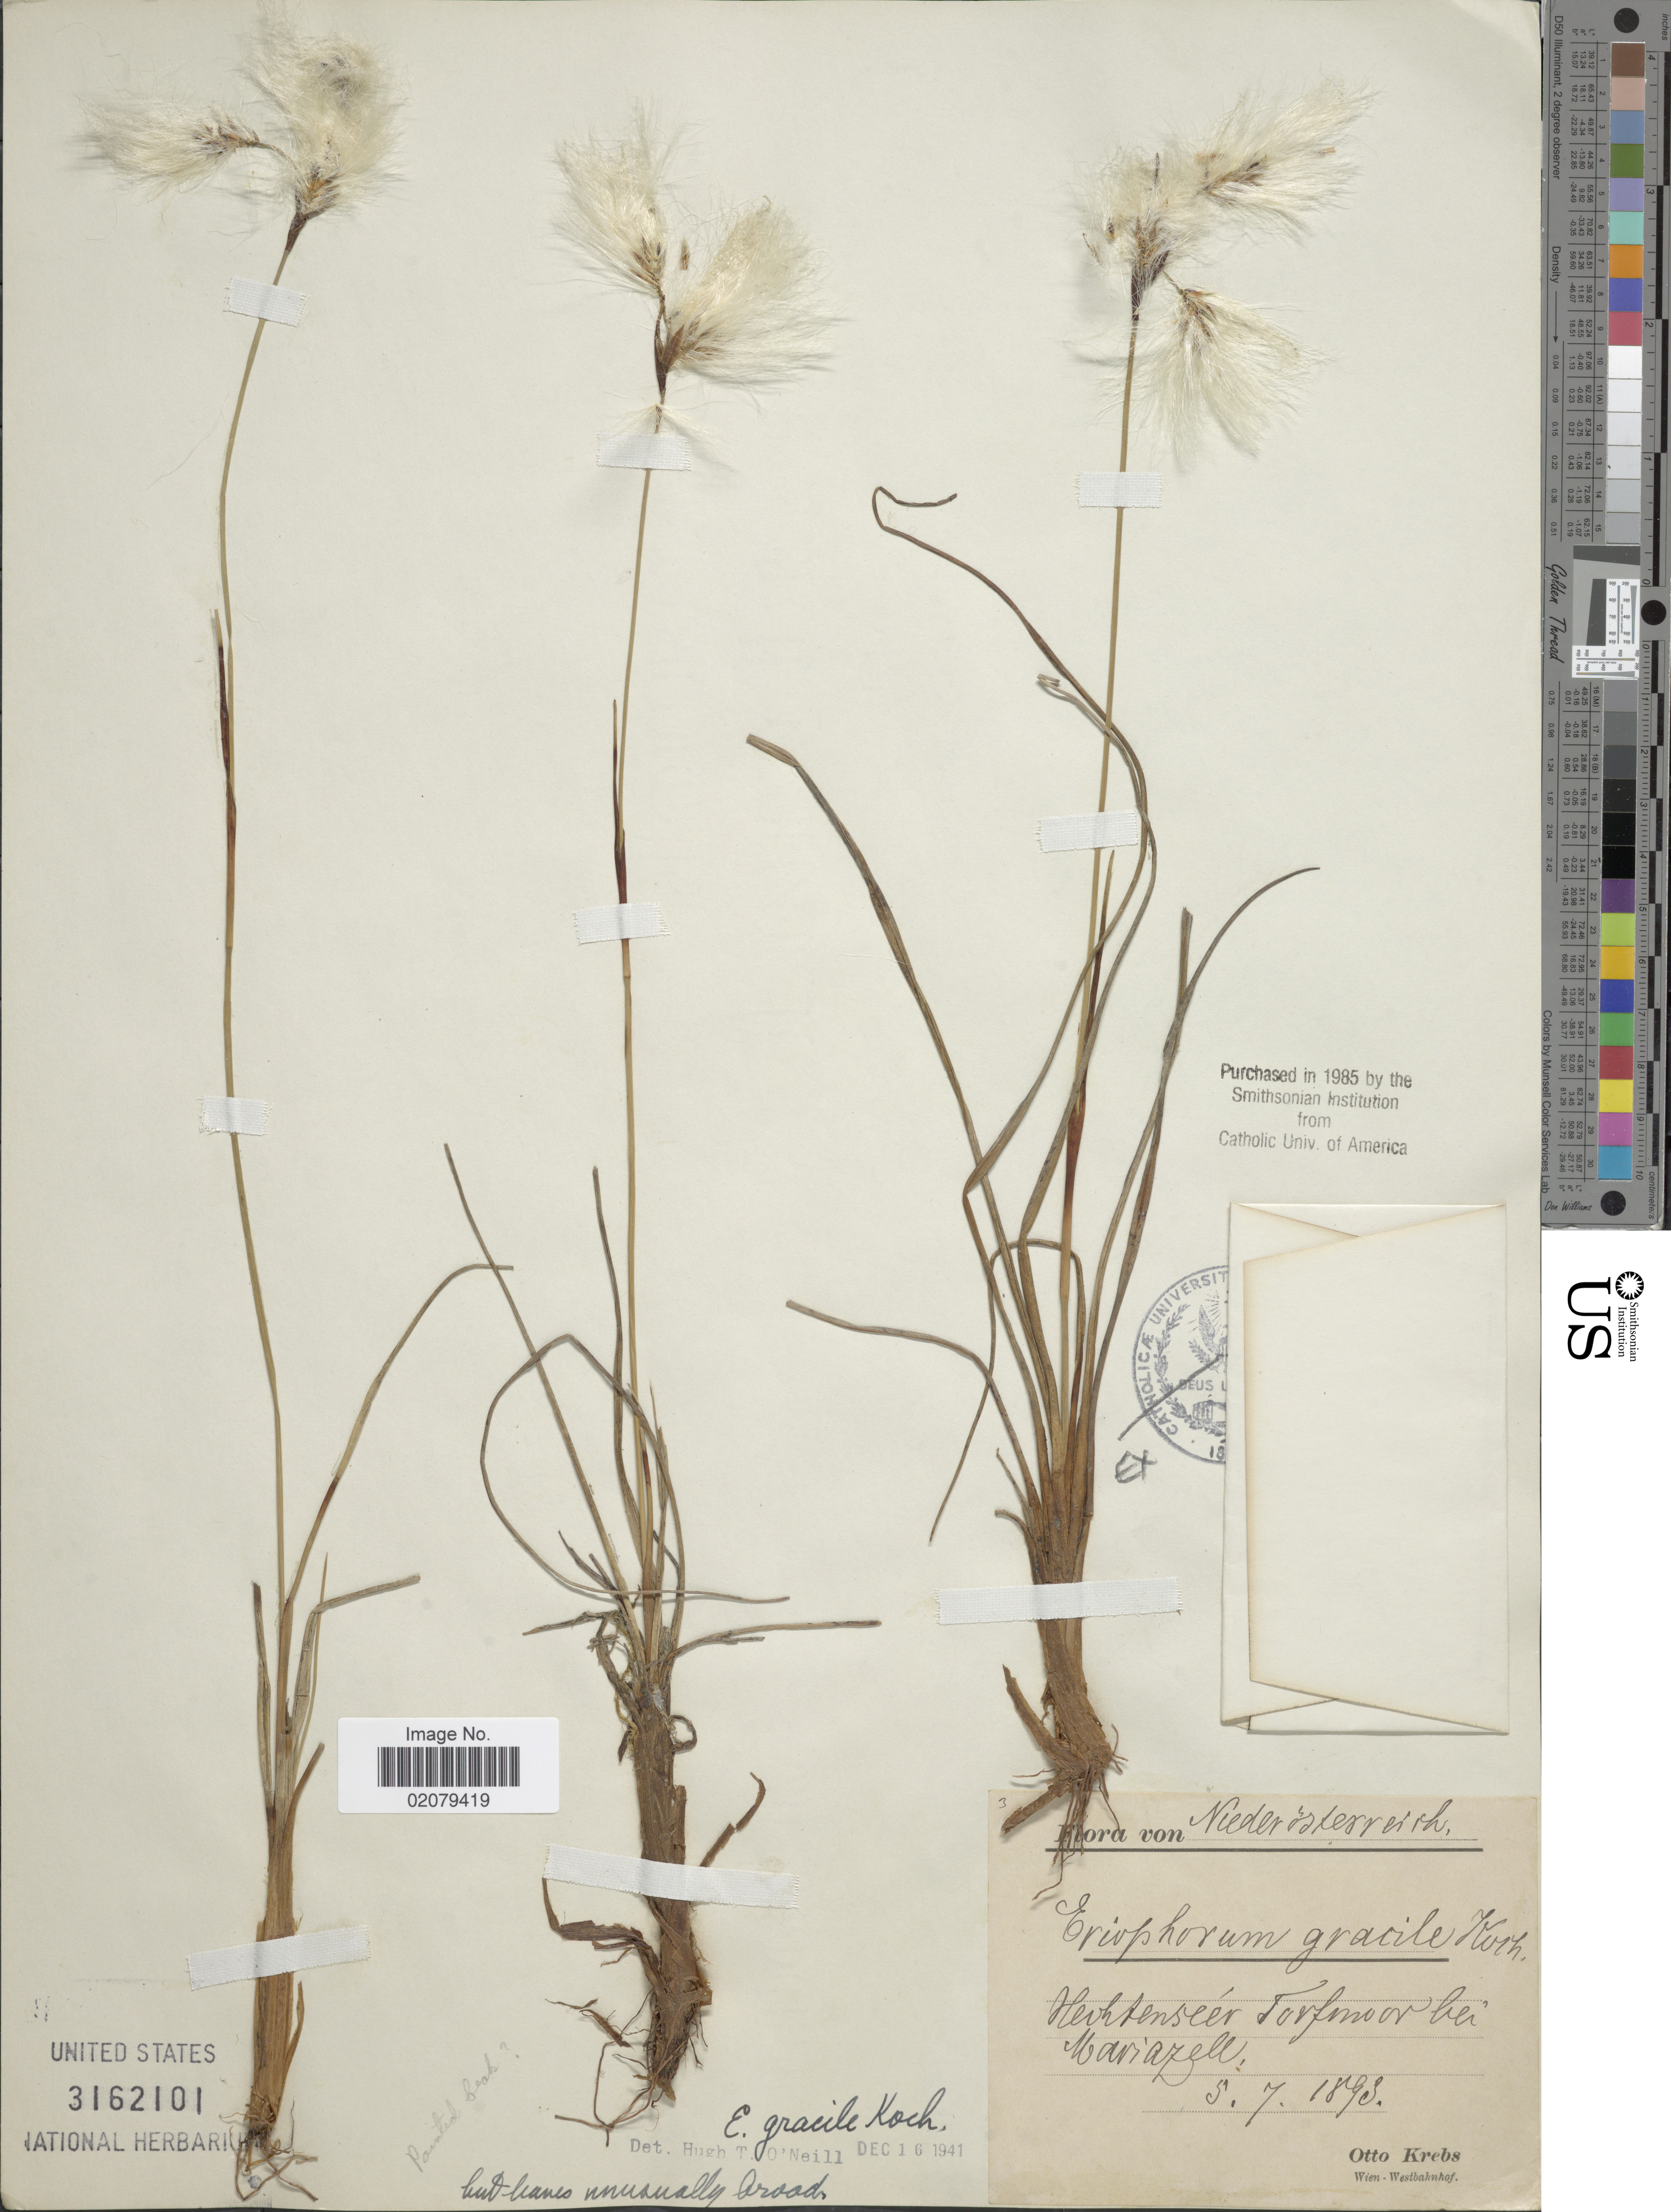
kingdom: Plantae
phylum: Tracheophyta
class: Liliopsida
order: Poales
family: Cyperaceae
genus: Eriophorum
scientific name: Eriophorum gracile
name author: W.D.J. Koch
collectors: O. Krebs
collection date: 1893-07-05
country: Austria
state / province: Niederosterreich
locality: Heohtenser Torfmoor bei Mariazell [interpreted]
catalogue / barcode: US 3162101